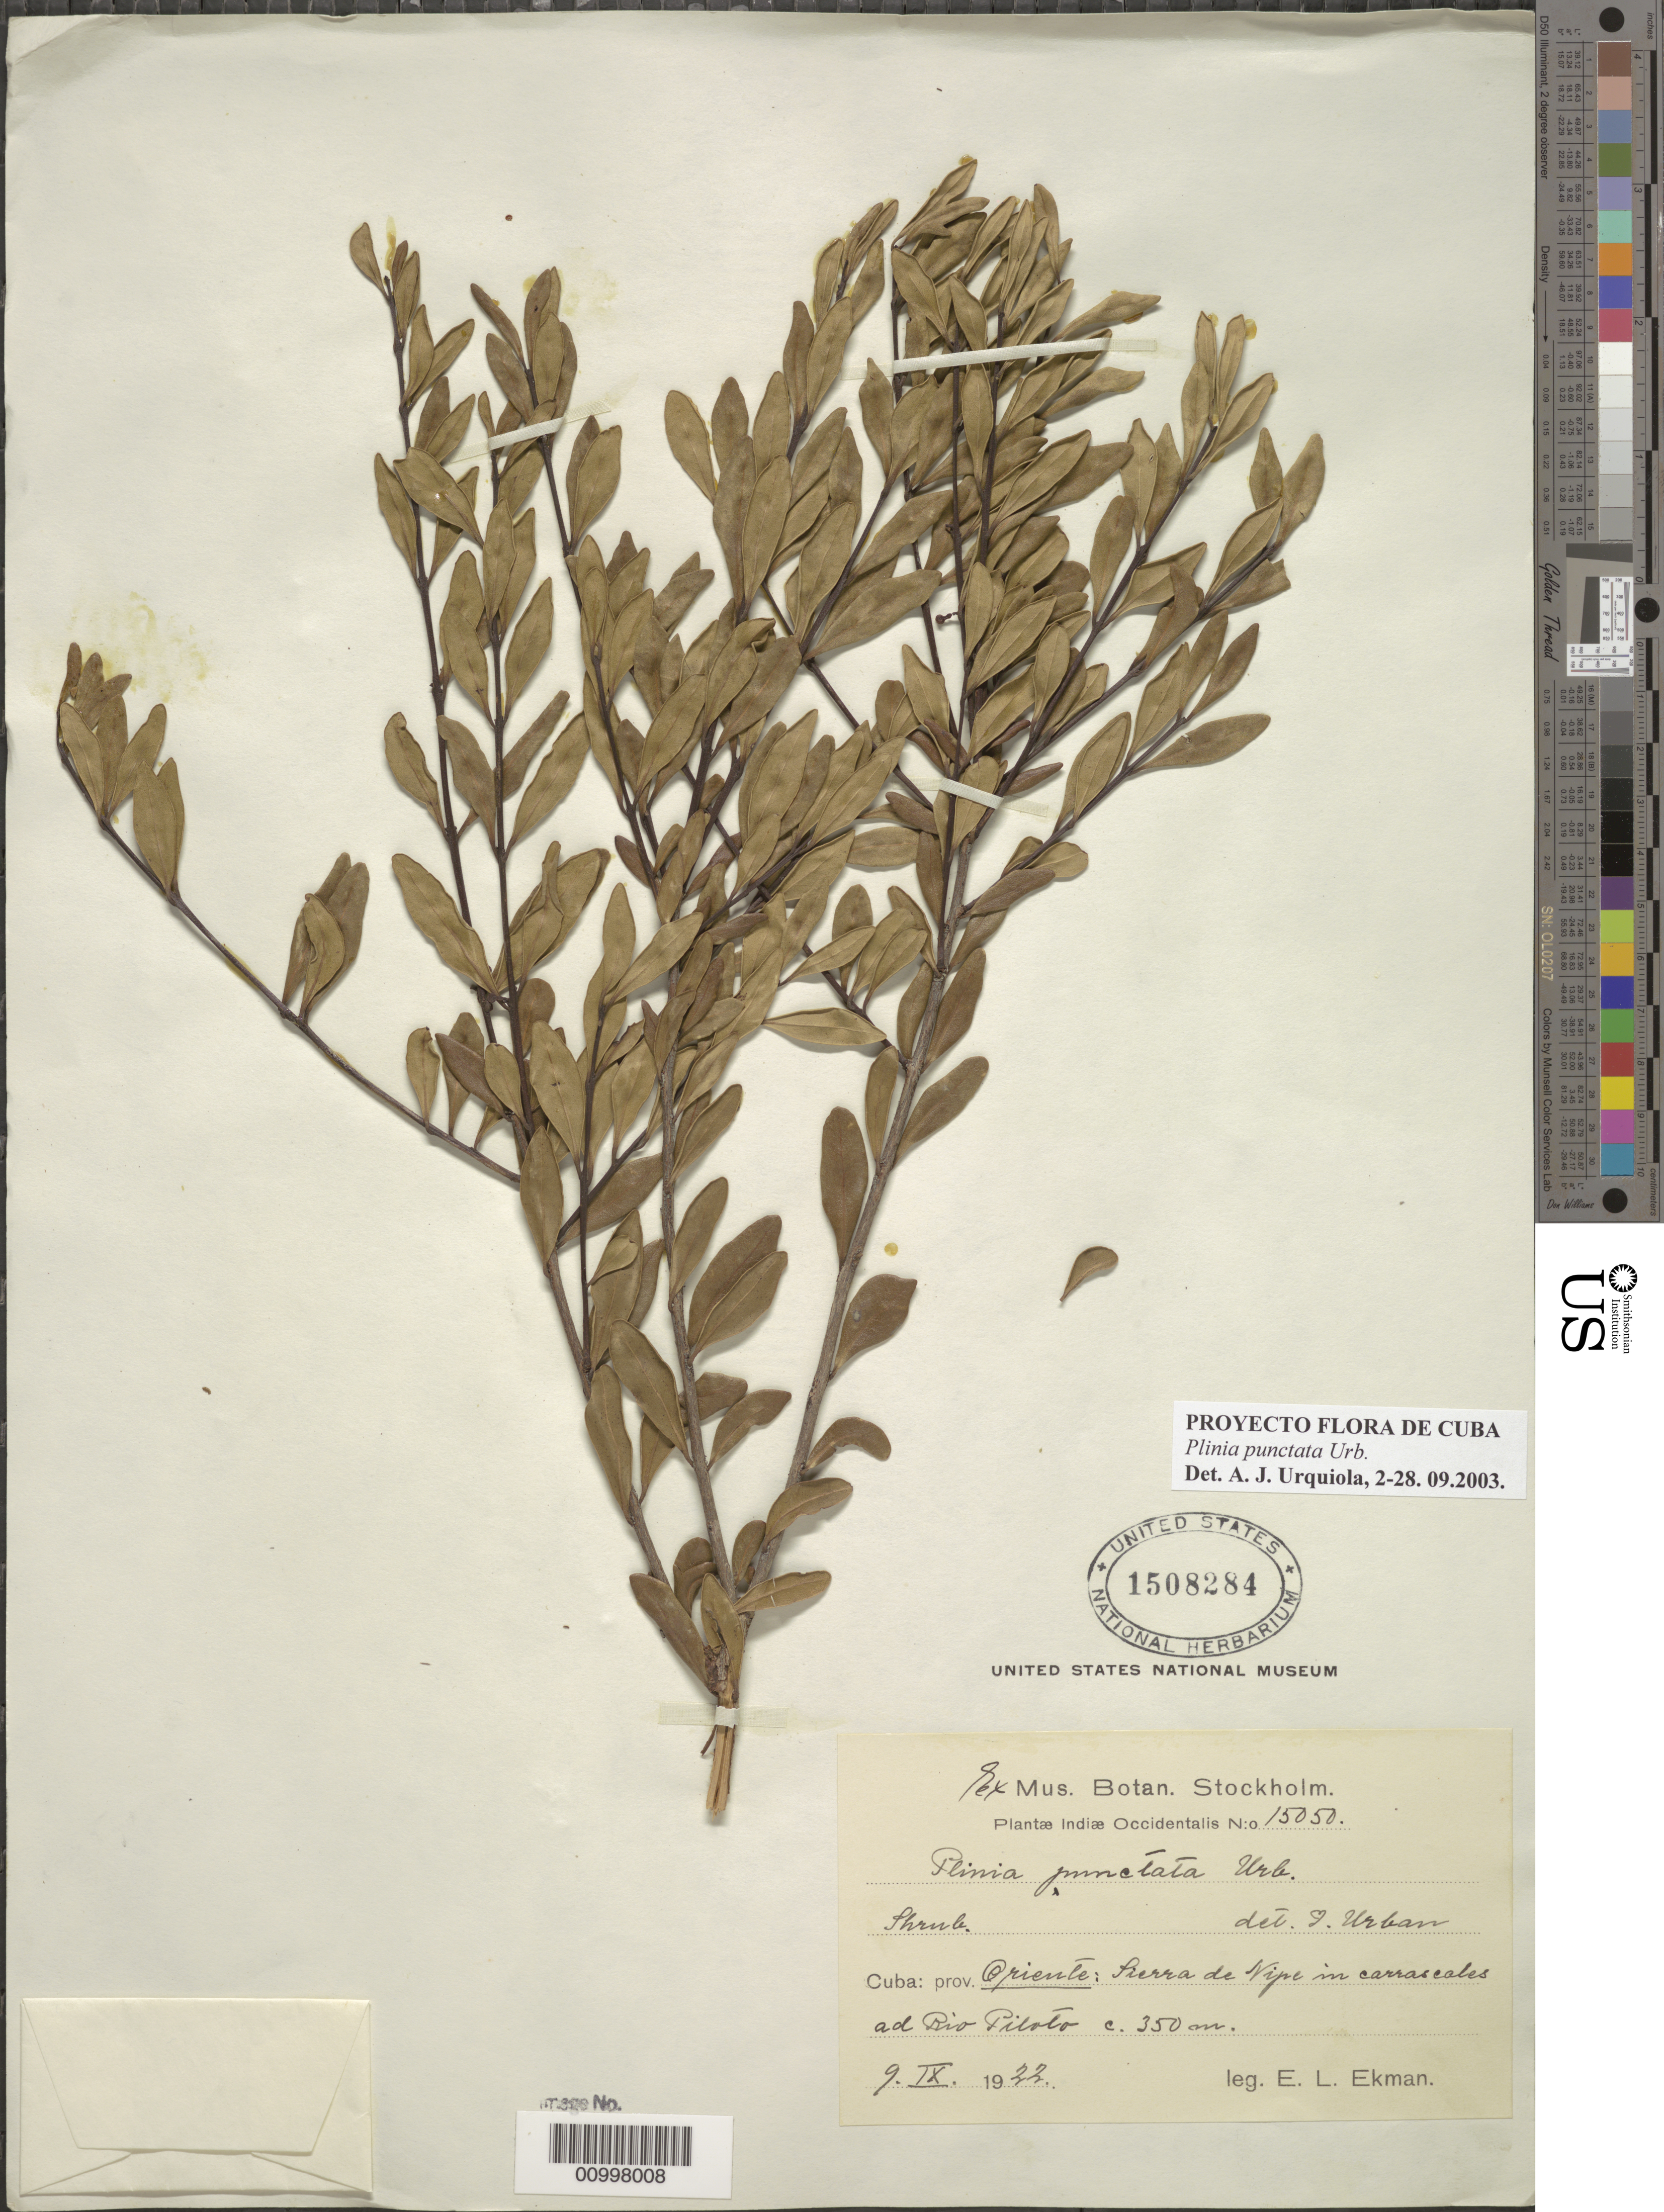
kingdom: Plantae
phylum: Tracheophyta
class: Magnoliopsida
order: Myrtales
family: Myrtaceae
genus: Plinia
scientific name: Plinia punctata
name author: Urb.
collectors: E. L. Ekman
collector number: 15050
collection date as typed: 09 Sep 1922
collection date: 1922-09-09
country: Cuba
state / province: Holguín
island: Cuba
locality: Sierra de Nipe ad Río Piloto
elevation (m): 350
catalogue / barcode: US 1508284